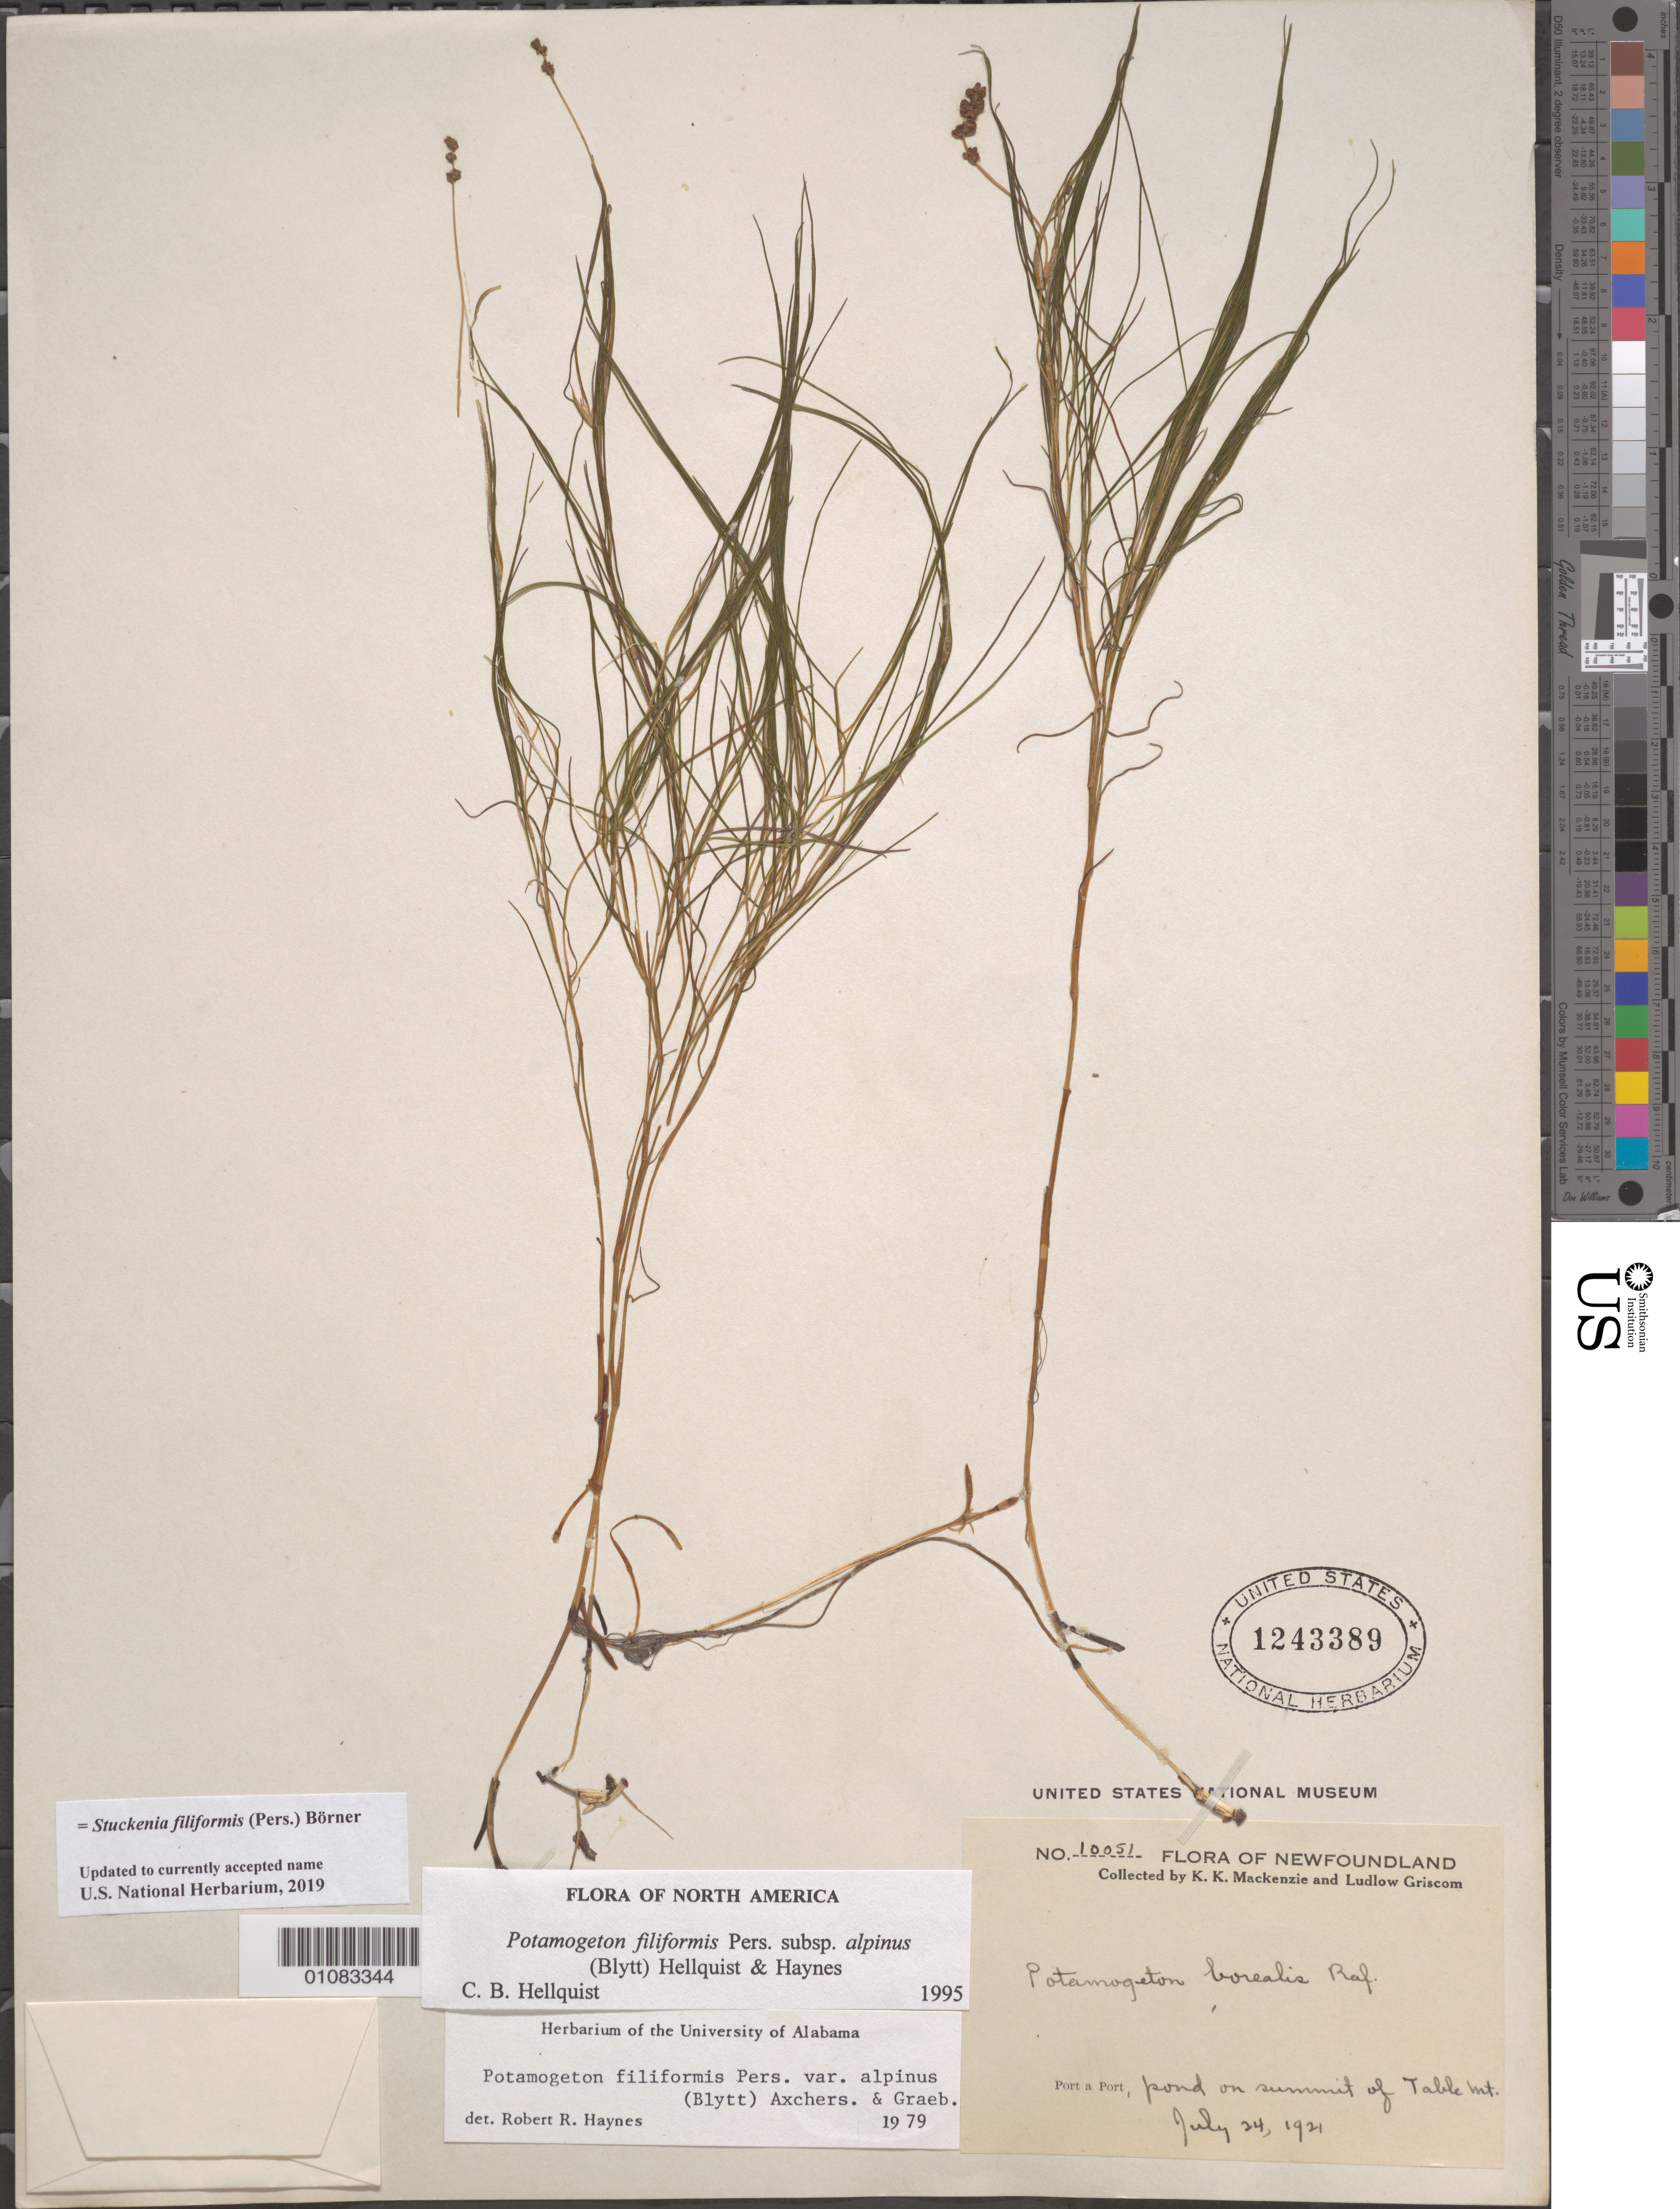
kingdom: Plantae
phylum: Tracheophyta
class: Liliopsida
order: Alismatales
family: Potamogetonaceae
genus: Stuckenia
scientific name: Stuckenia filiformis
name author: (Pers.) Börner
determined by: Strong, Mark T., (BOT), Smithsonian Institution - National Museum of Natural History (UNITED STATES)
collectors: K. K. Mackenzie & L. Griscom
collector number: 10051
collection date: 1921-07-24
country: Canada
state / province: Newfoundland and Labrador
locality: Port a Port, Table Mountain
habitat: Pond on summit of mountain.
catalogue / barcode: US 1243389